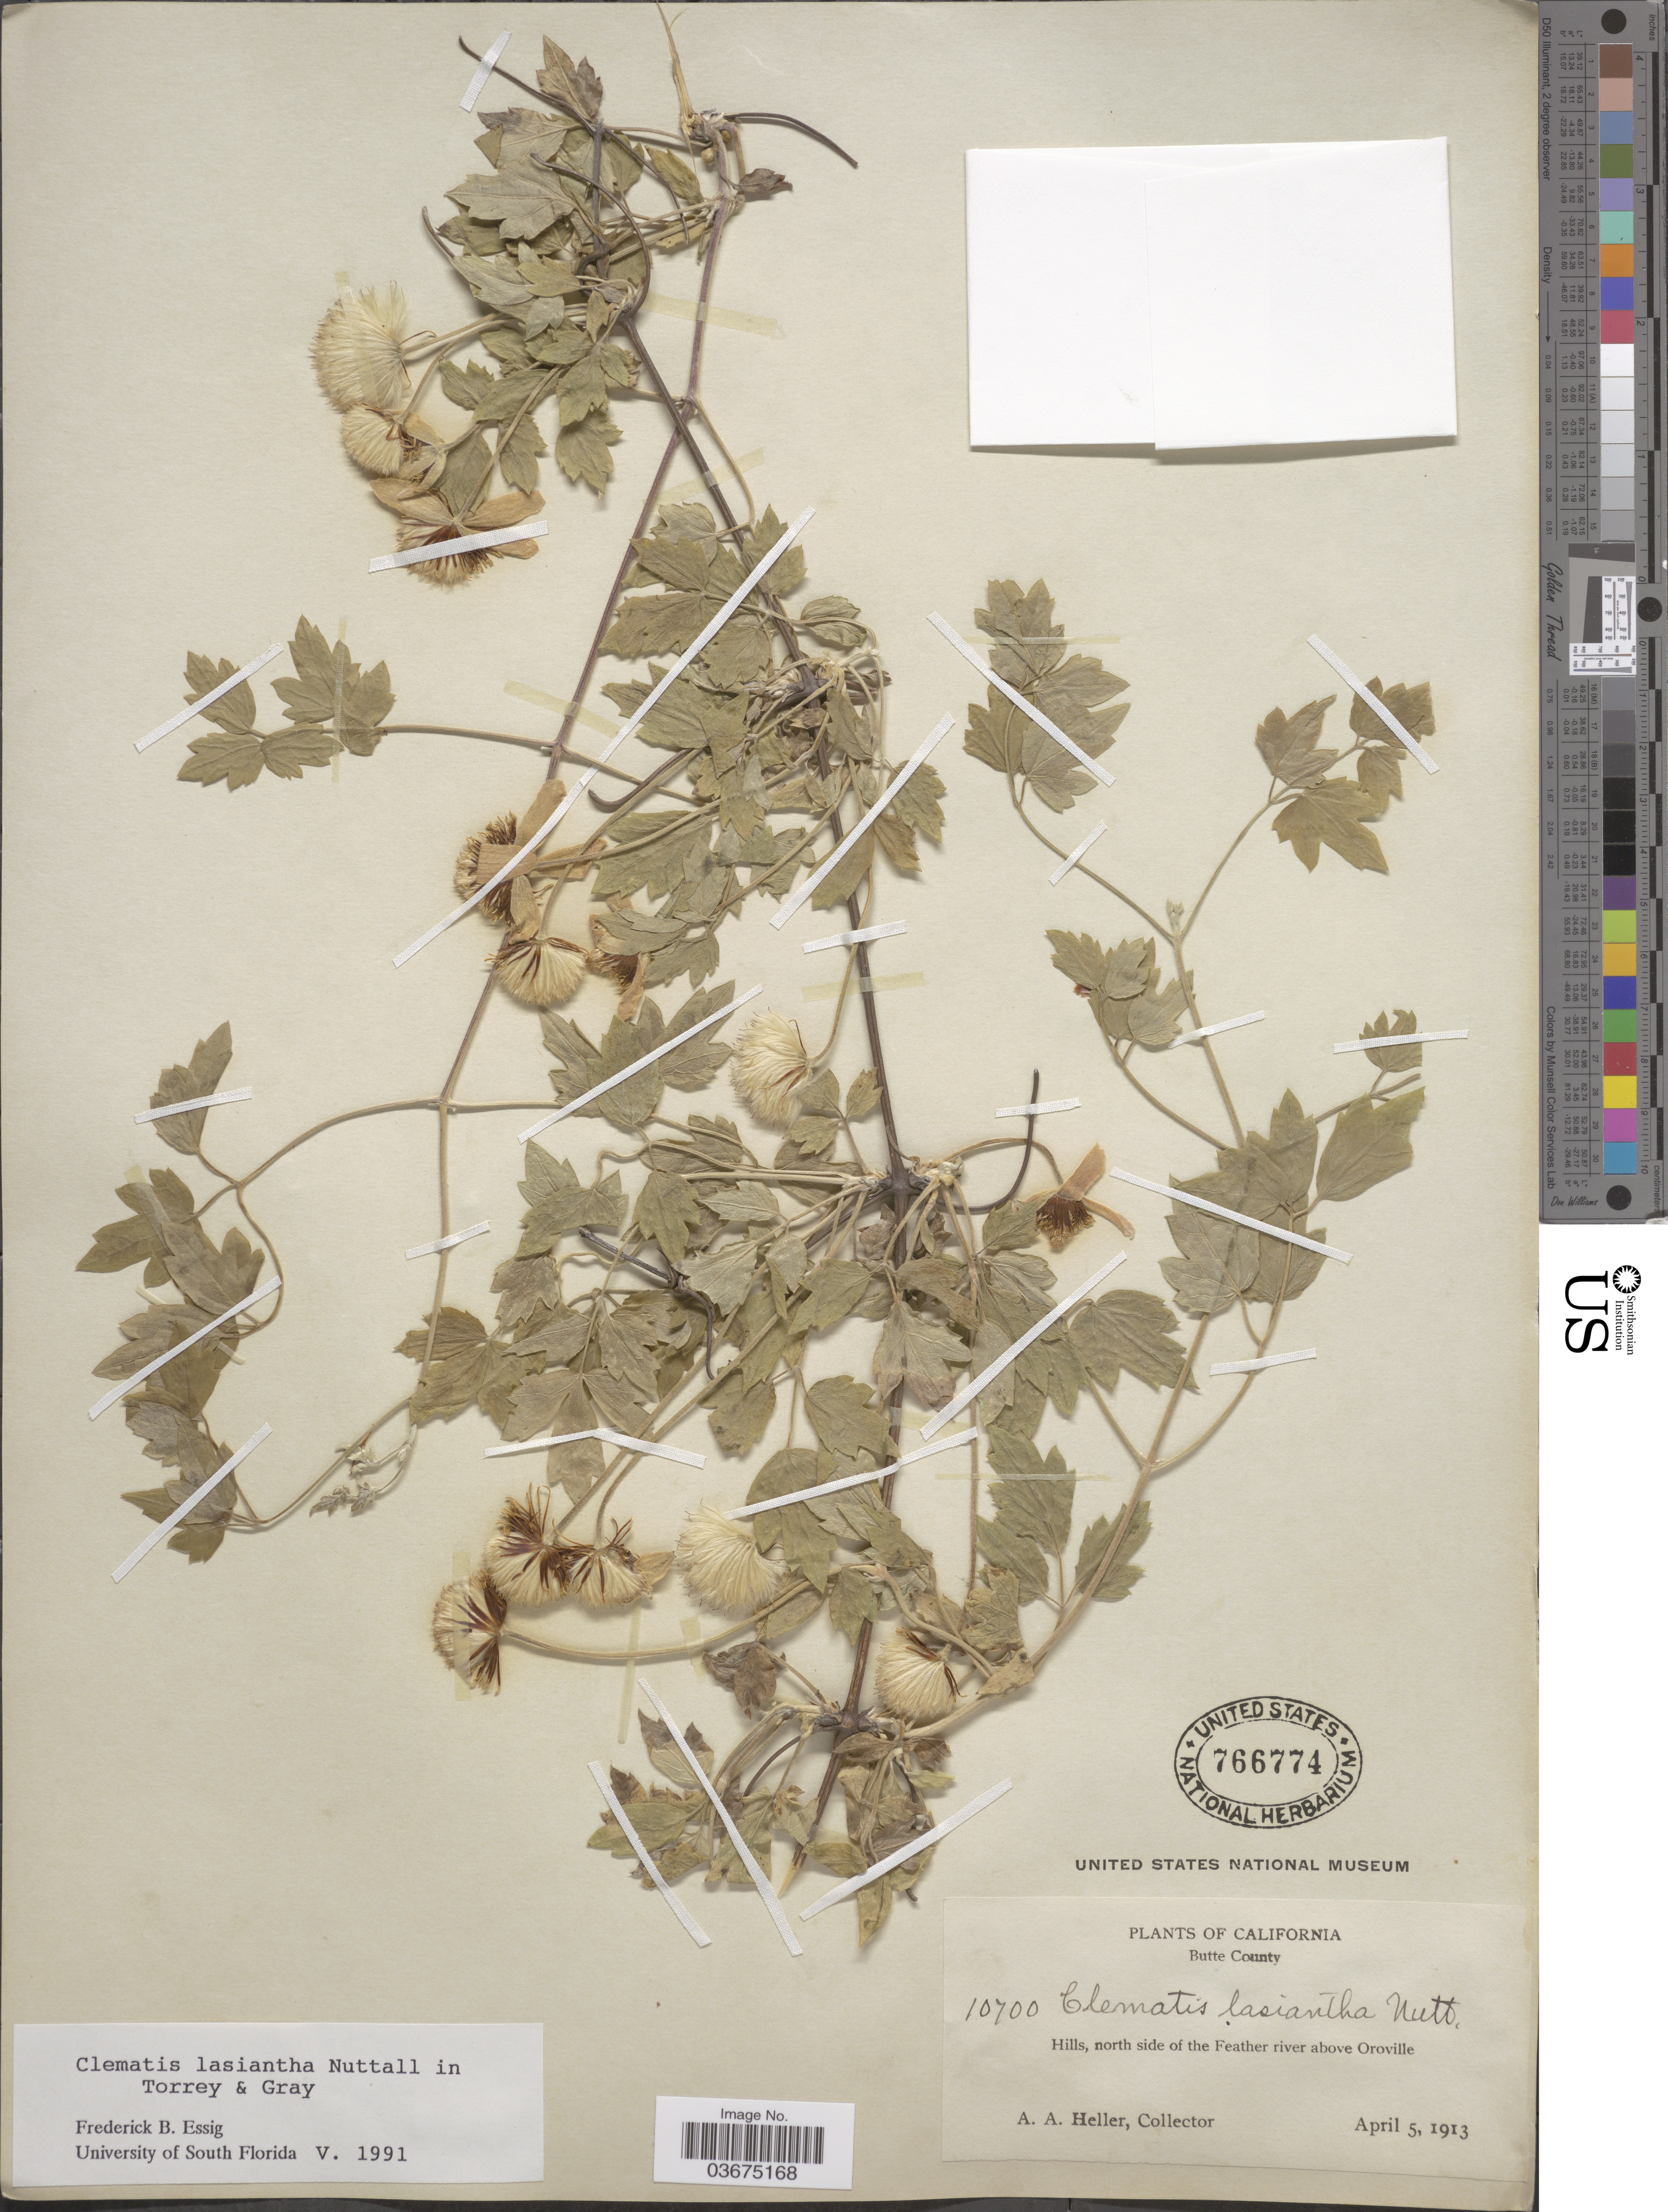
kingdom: Plantae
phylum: Tracheophyta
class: Magnoliopsida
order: Ranunculales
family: Ranunculaceae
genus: Clematis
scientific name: Clematis lasiantha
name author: Nutt.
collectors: A. A. Heller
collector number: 10700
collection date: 1913-04-05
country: United States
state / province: California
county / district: Butte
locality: Butte County. Hills, north side of the Feather river above Oroville.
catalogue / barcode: US 766774